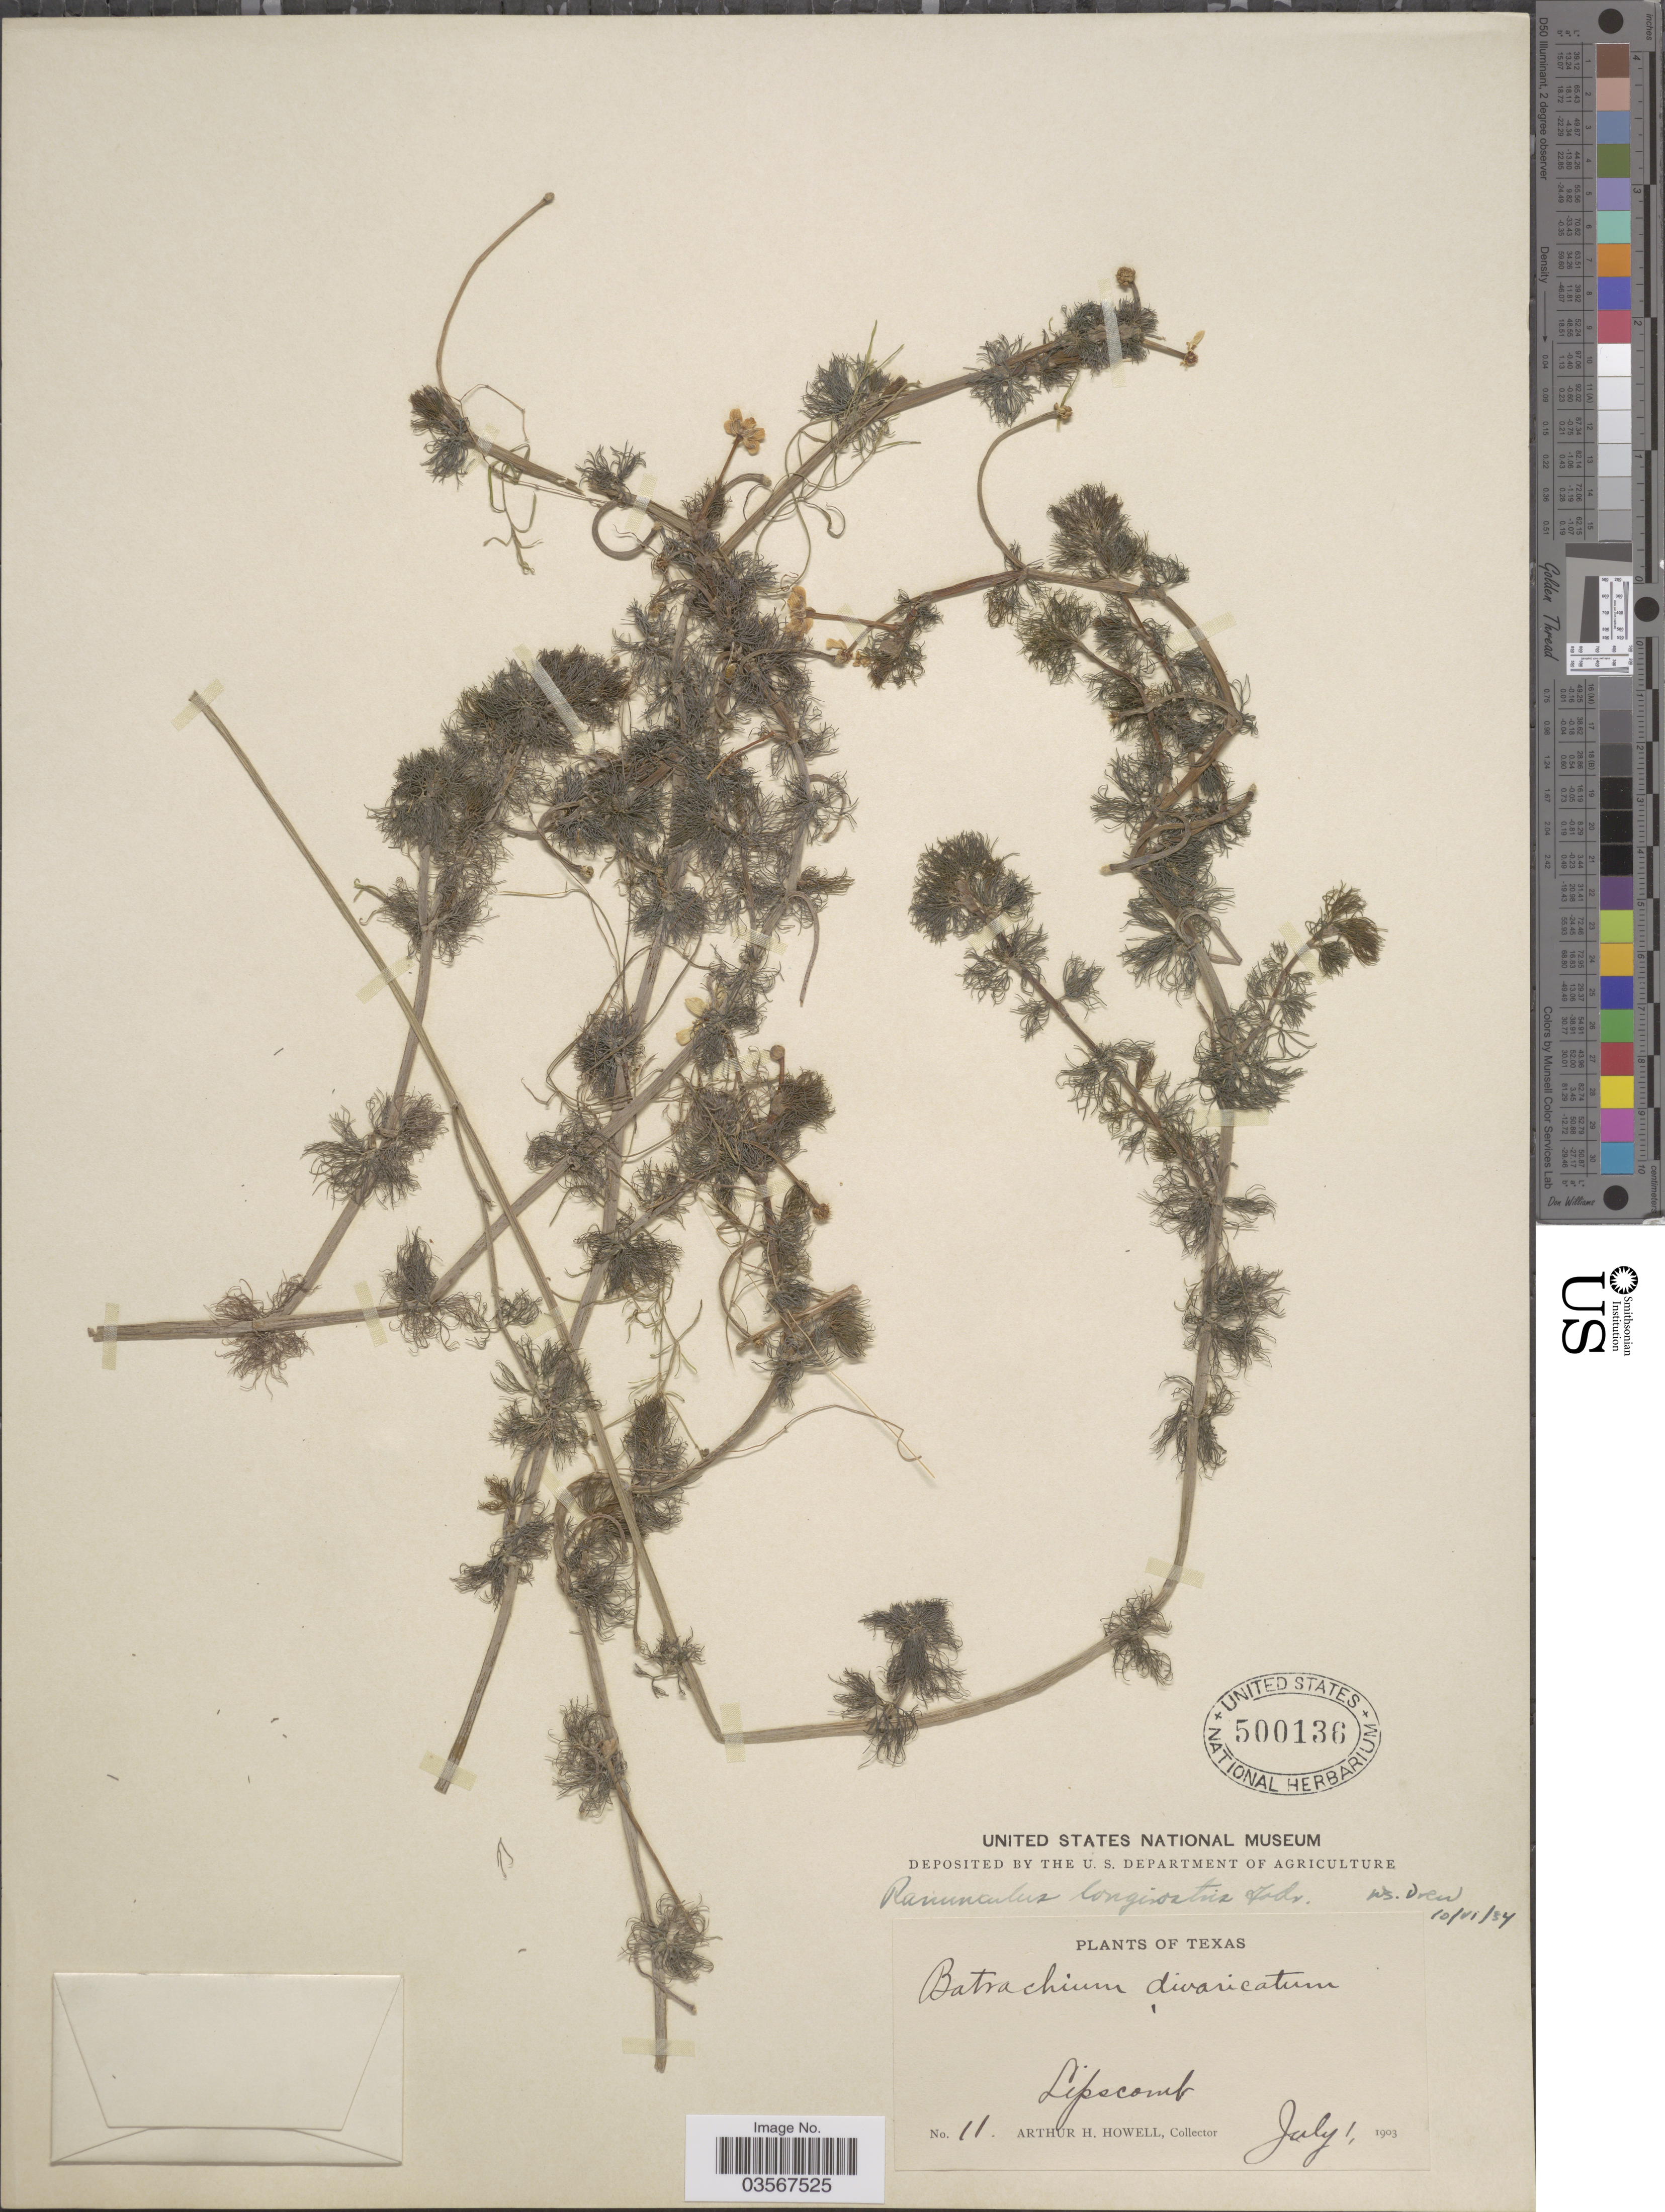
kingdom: Plantae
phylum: Tracheophyta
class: Magnoliopsida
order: Ranunculales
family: Ranunculaceae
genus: Ranunculus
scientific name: Ranunculus longirostris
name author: Godr.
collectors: A. H. Howell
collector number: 11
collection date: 1903-07-01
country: United States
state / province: Texas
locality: Lipscomb.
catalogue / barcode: US 500136